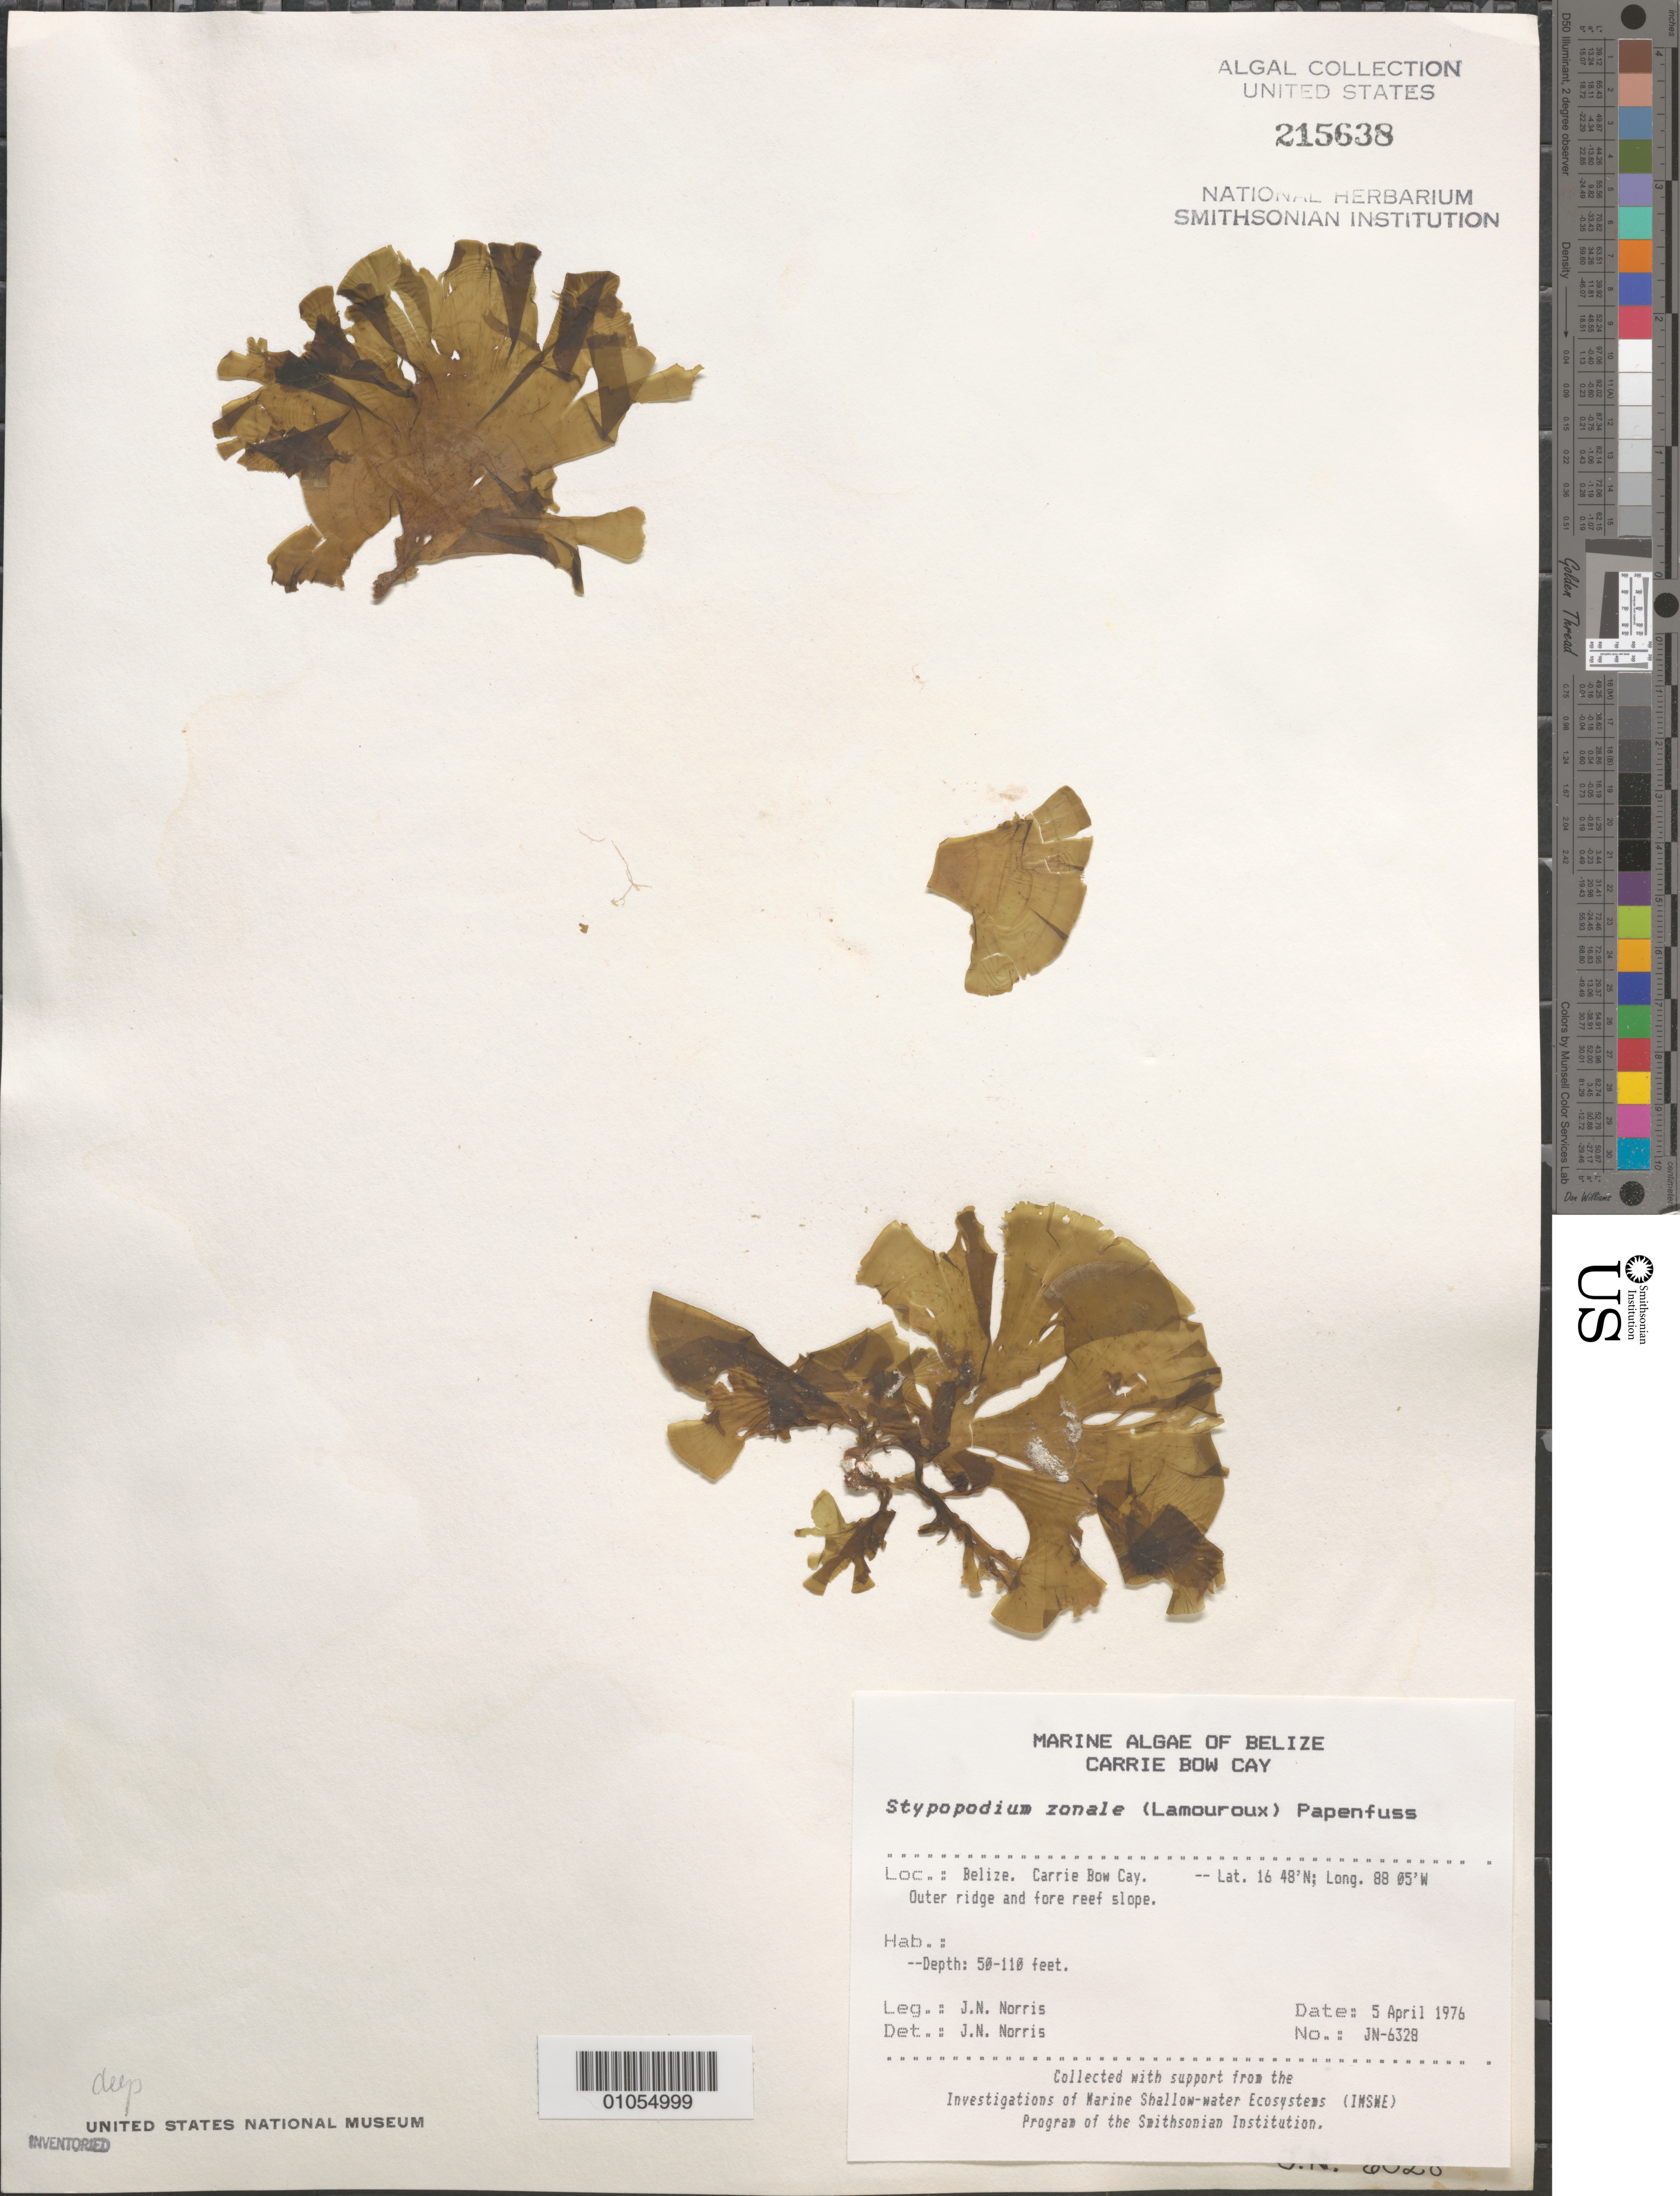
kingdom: Chromista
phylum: Ochrophyta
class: Phaeophyceae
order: Dictyotales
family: Dictyotaceae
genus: Stypopodium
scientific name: Stypopodium zonale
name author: (J.V.Lamouroux) Papenf.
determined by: Norris, James N.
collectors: J. N. Norris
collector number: JN-6328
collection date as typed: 05 Apr 1976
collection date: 1976-04-05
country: Belize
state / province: Stann Creek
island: Carrie Bow Cay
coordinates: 16 48'N, 88 05'W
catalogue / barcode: US 215638